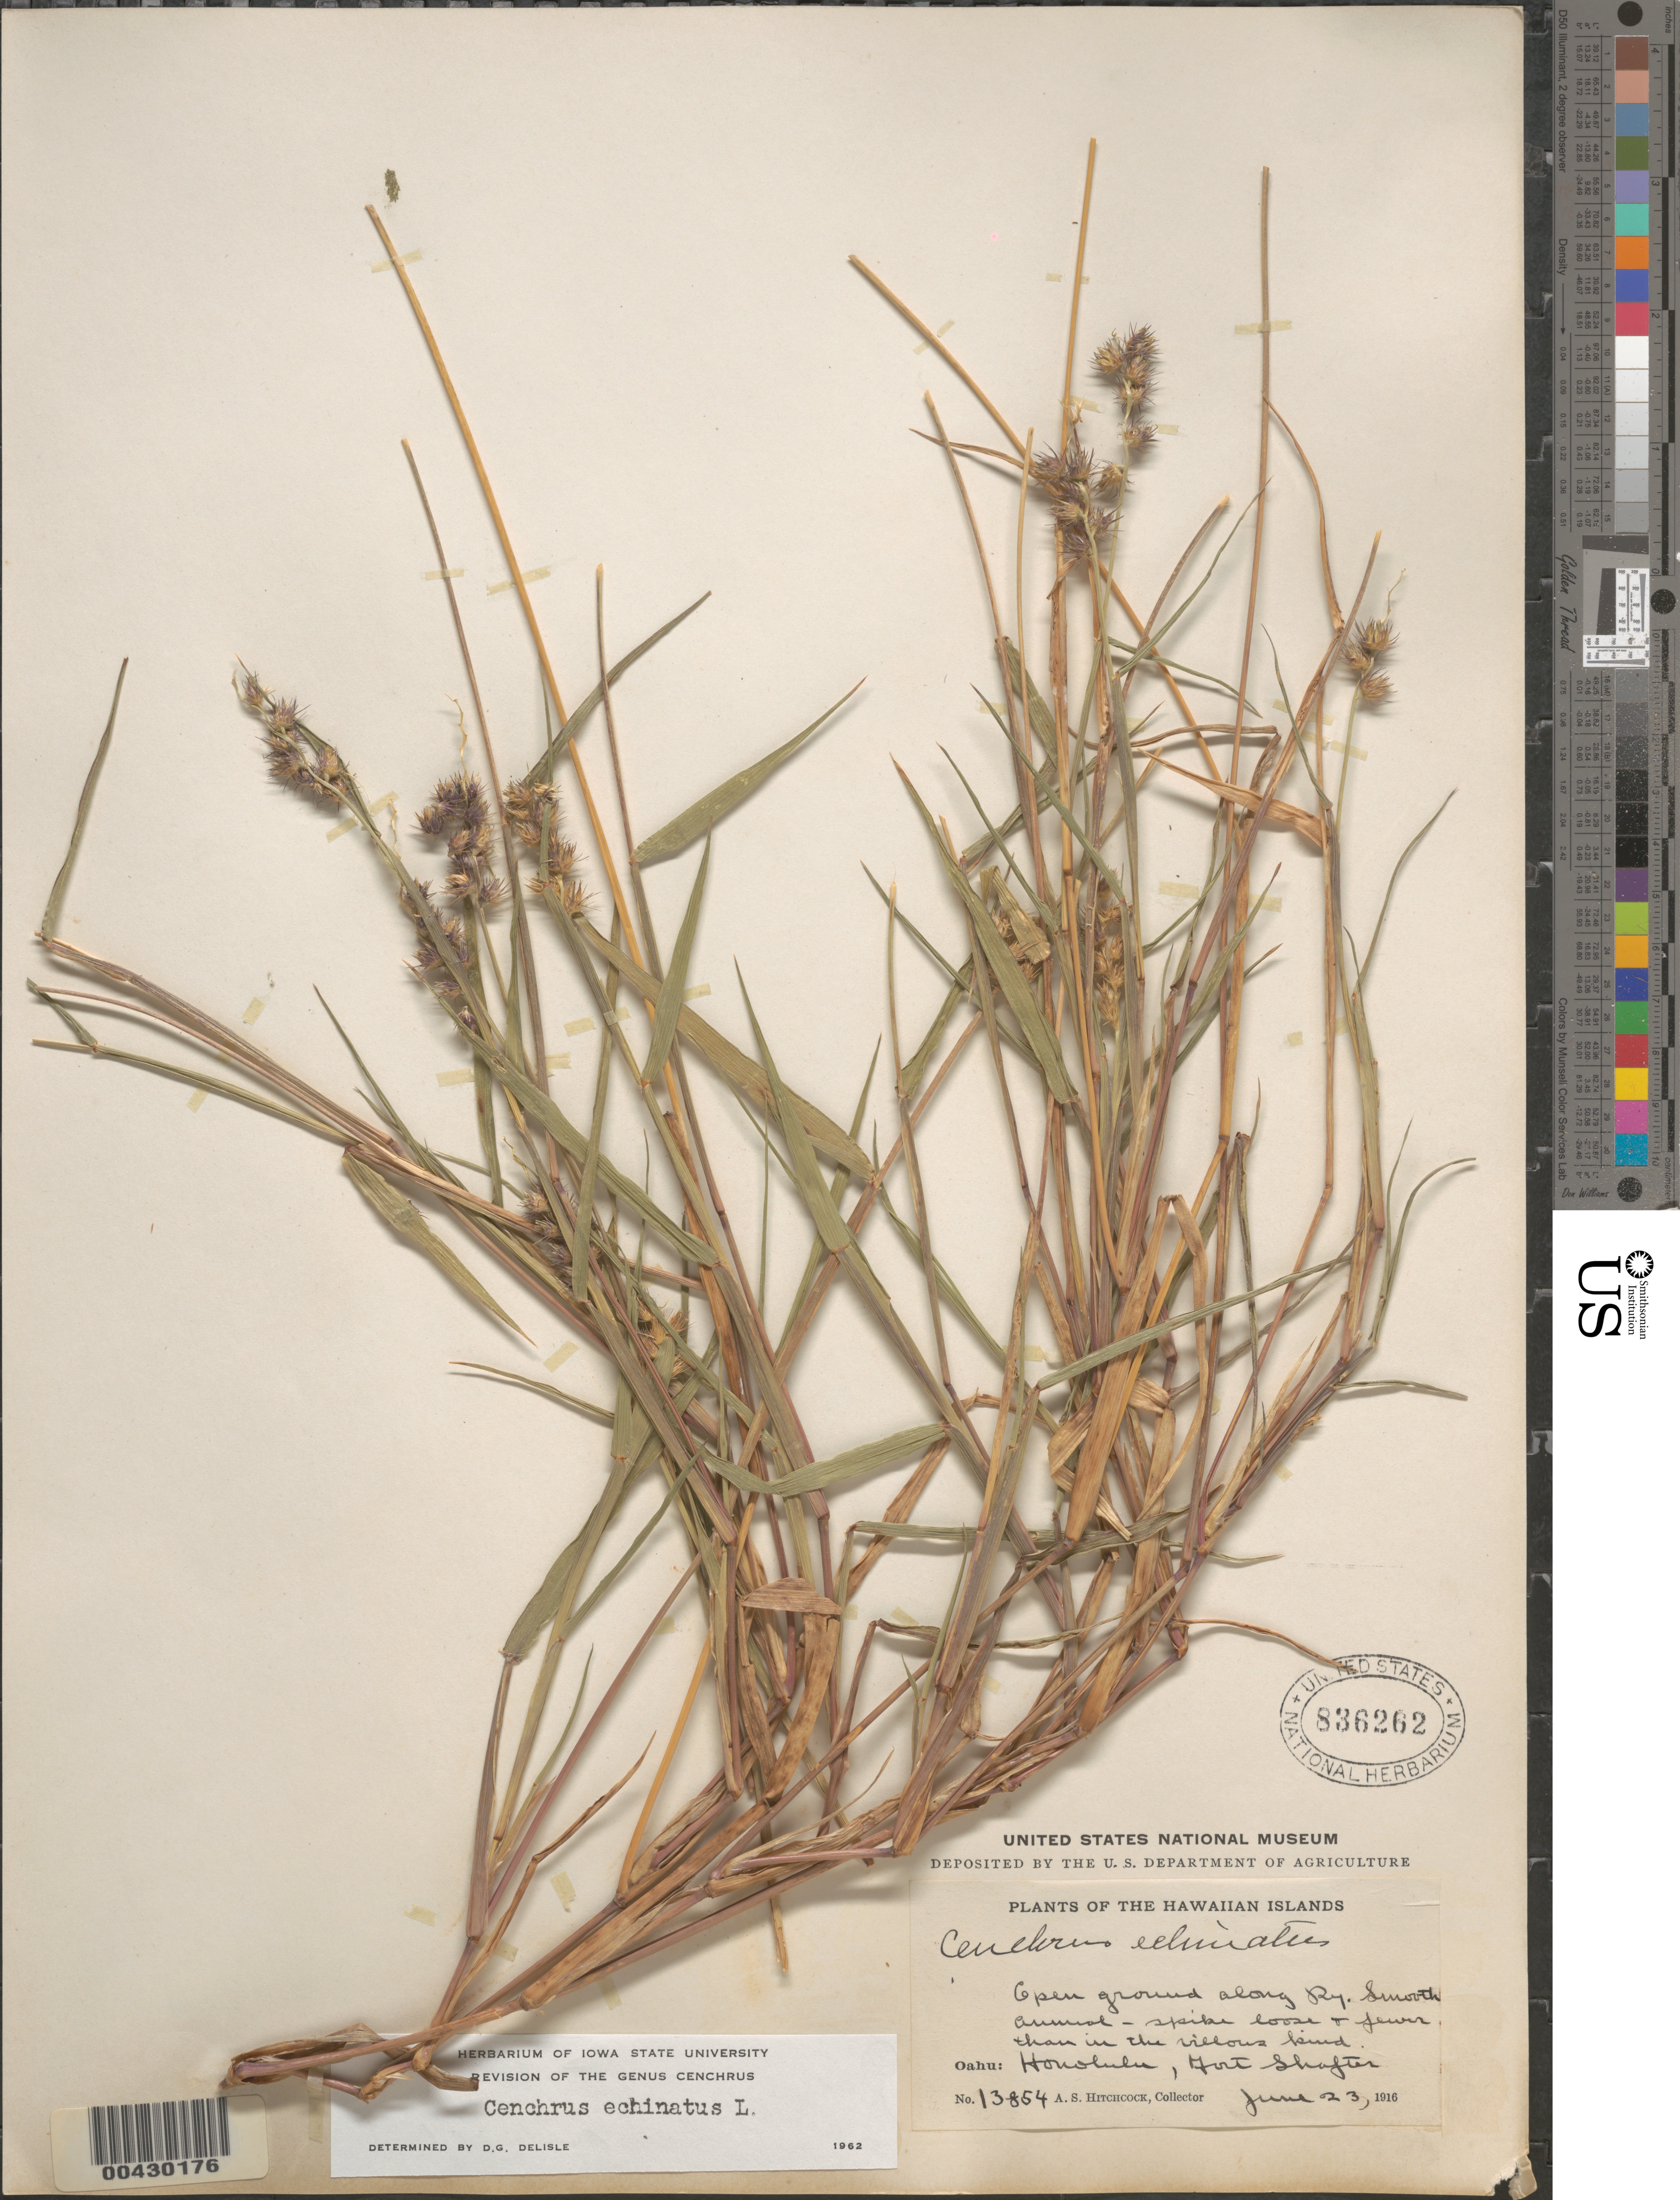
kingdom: Plantae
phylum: Tracheophyta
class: Liliopsida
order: Poales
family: Poaceae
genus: Cenchrus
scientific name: Cenchrus echinatus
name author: L.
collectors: A. S. Hitchcock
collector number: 13854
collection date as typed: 23 Jun 1916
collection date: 1916-06-23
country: United States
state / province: Hawaii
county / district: Honolulu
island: Oahu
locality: Honolulu, Fort Shafter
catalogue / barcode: US 836262